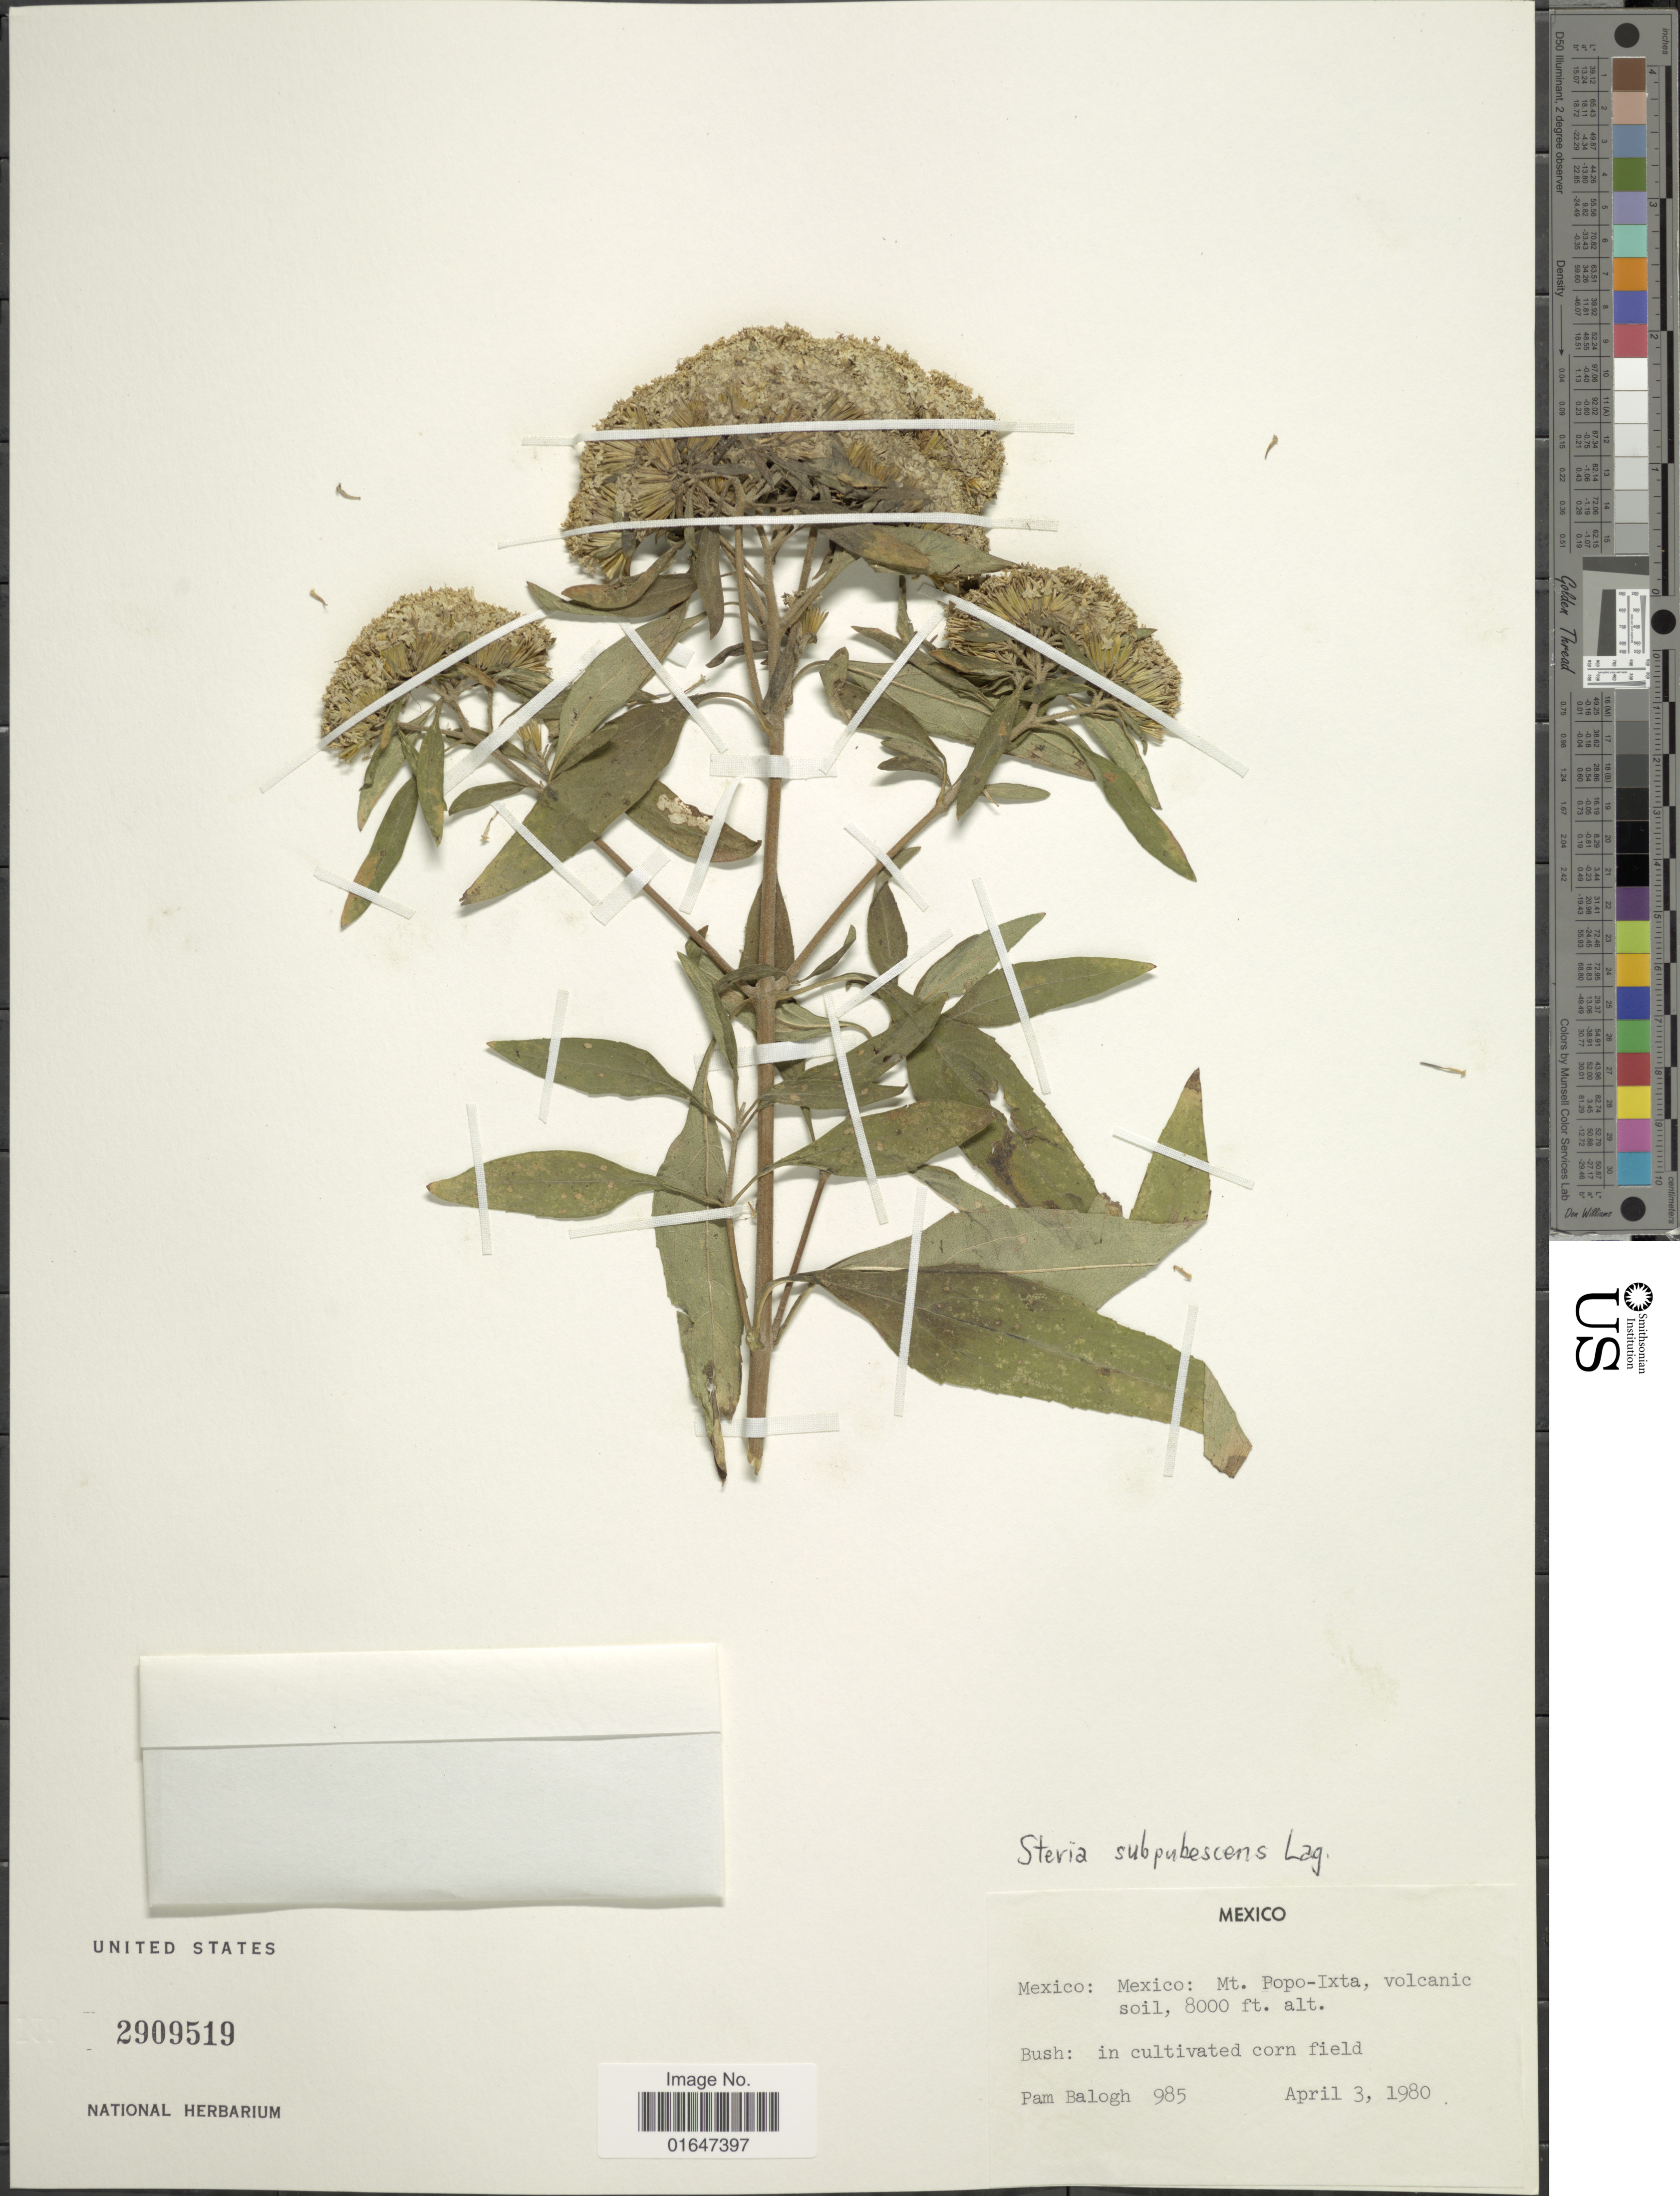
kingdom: Plantae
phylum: Tracheophyta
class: Magnoliopsida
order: Asterales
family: Asteraceae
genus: Stevia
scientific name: Stevia subpubescens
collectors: P. Balogh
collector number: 985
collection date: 1980-04-03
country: Mexico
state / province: México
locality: Mt. Popo-Ixta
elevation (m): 2438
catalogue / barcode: US 2909519